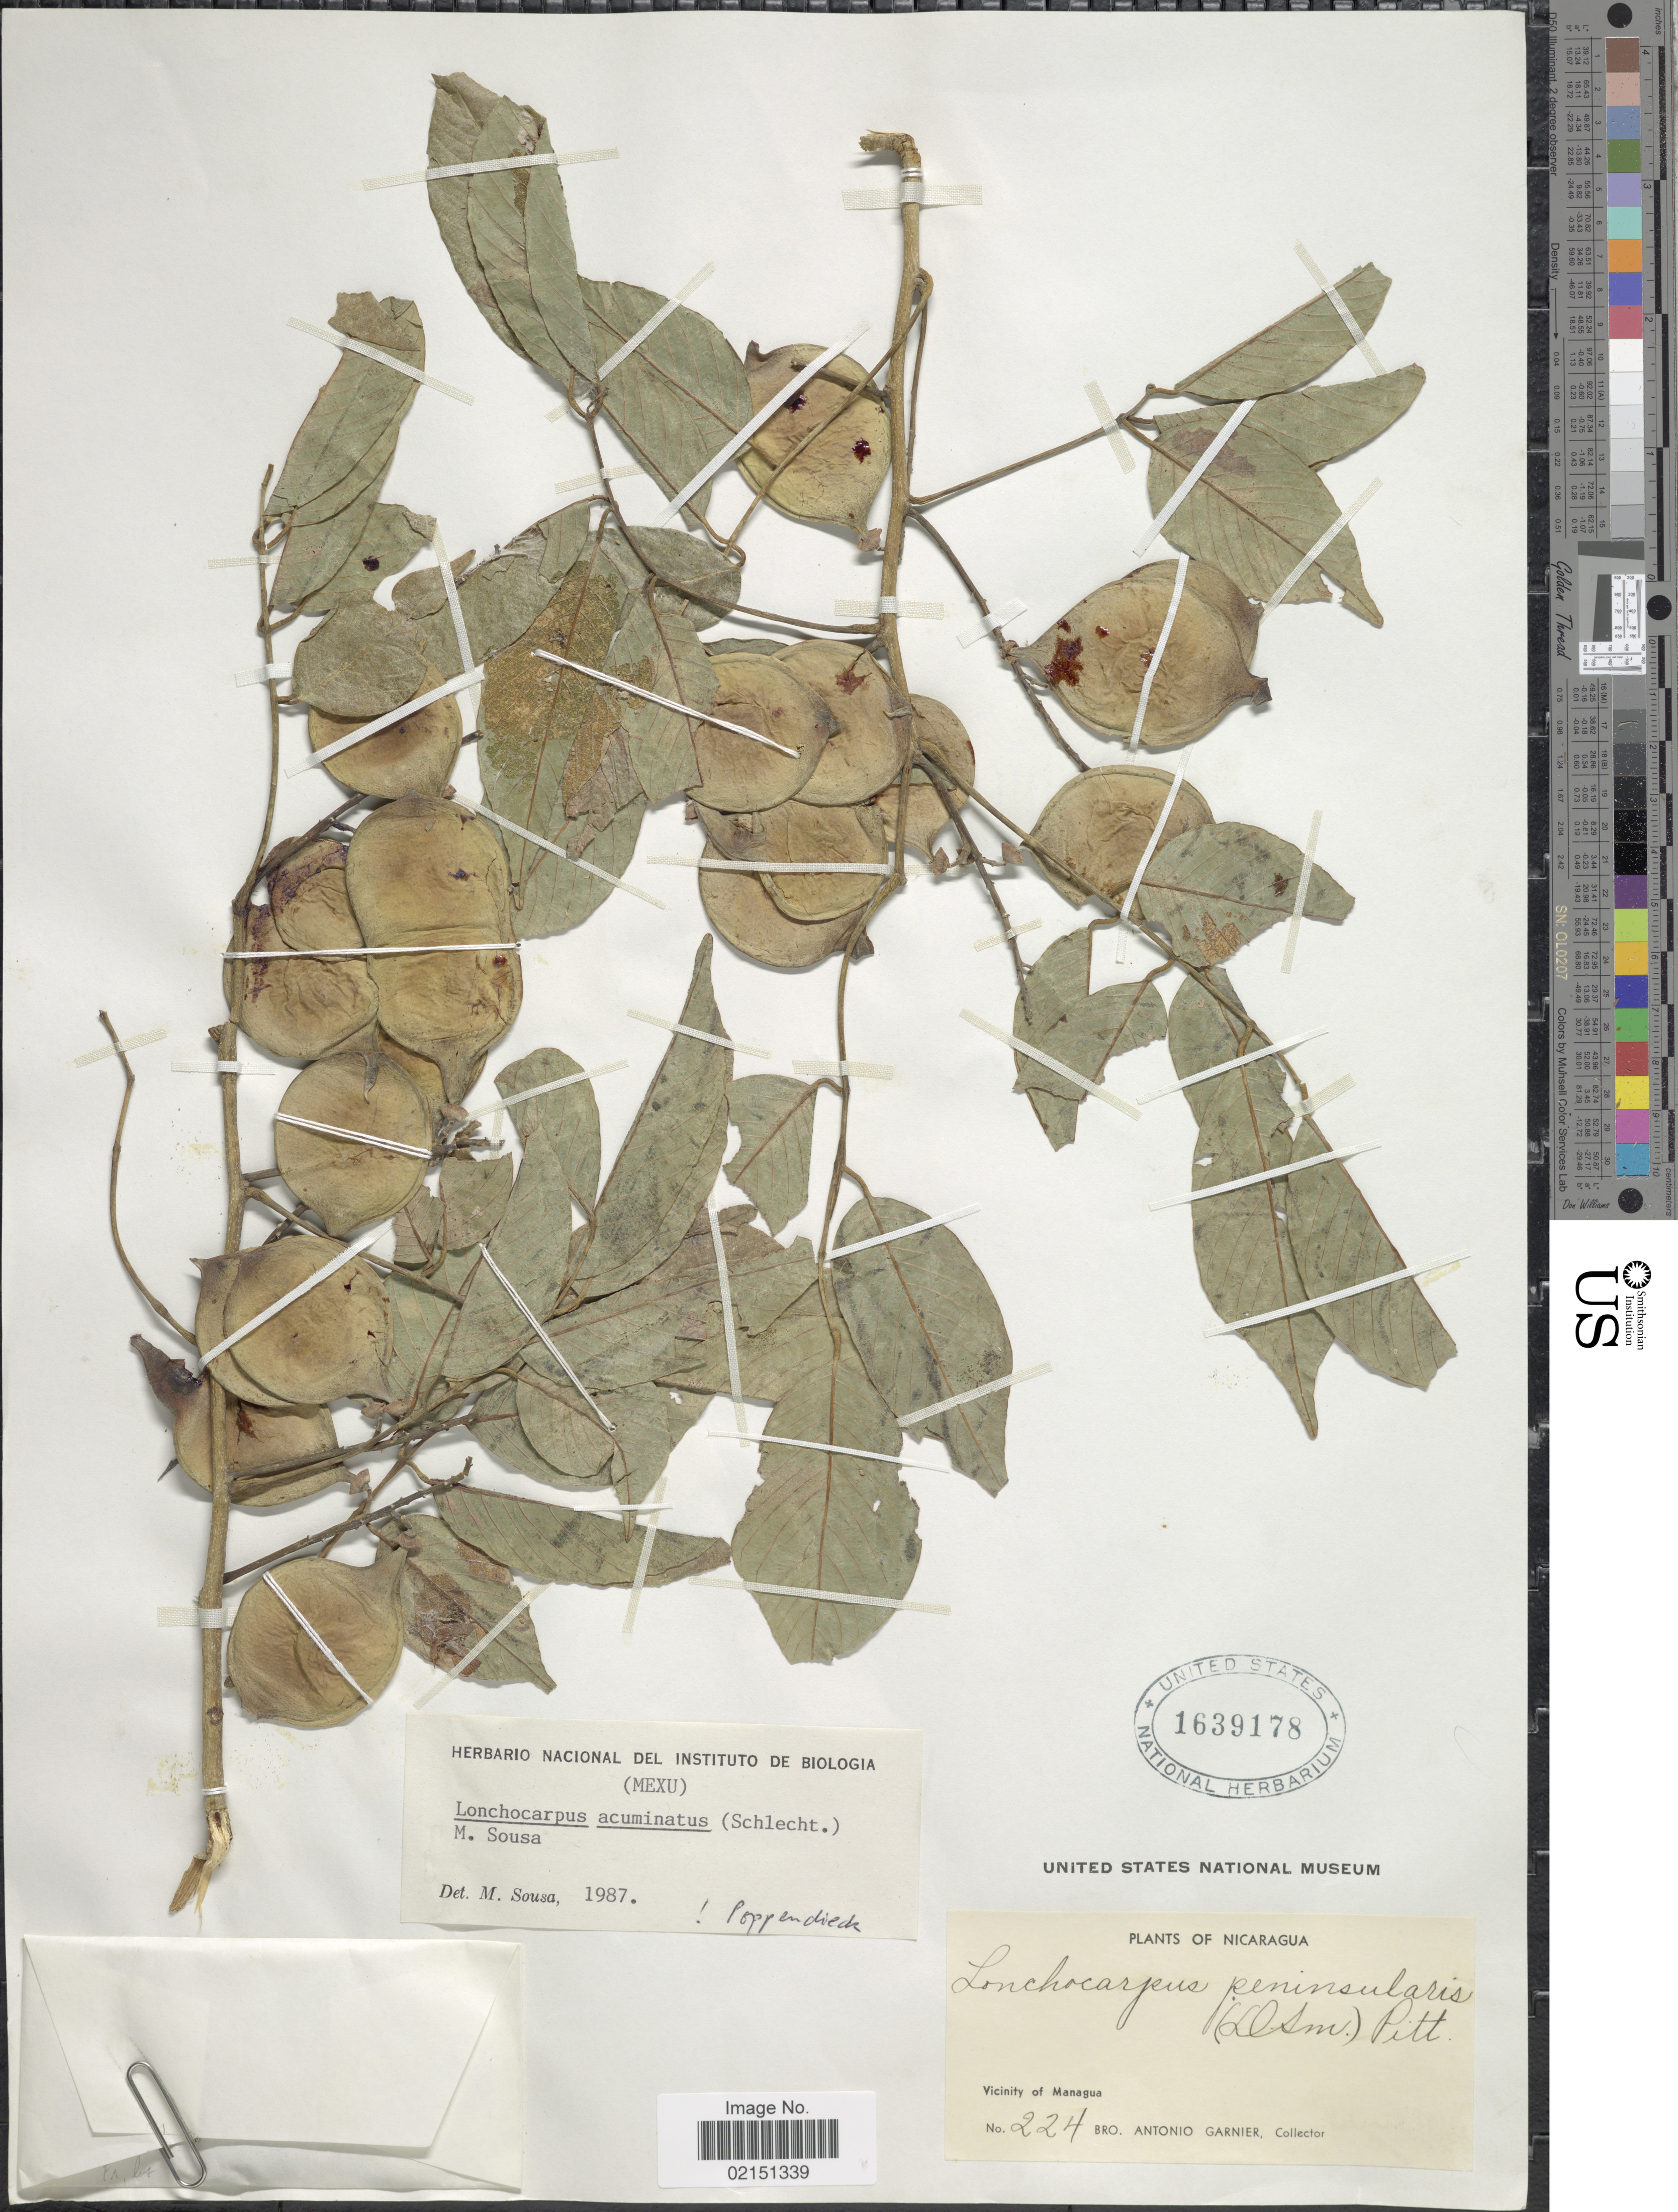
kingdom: Plantae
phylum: Tracheophyta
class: Magnoliopsida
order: Fabales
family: Fabaceae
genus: Lonchocarpus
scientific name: Lonchocarpus acuminatus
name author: (Schltdl.) M. Sousa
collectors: Bro. A. Garnier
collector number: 224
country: Nicaragua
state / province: Managua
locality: Vicinity of Managua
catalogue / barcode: US 1639178